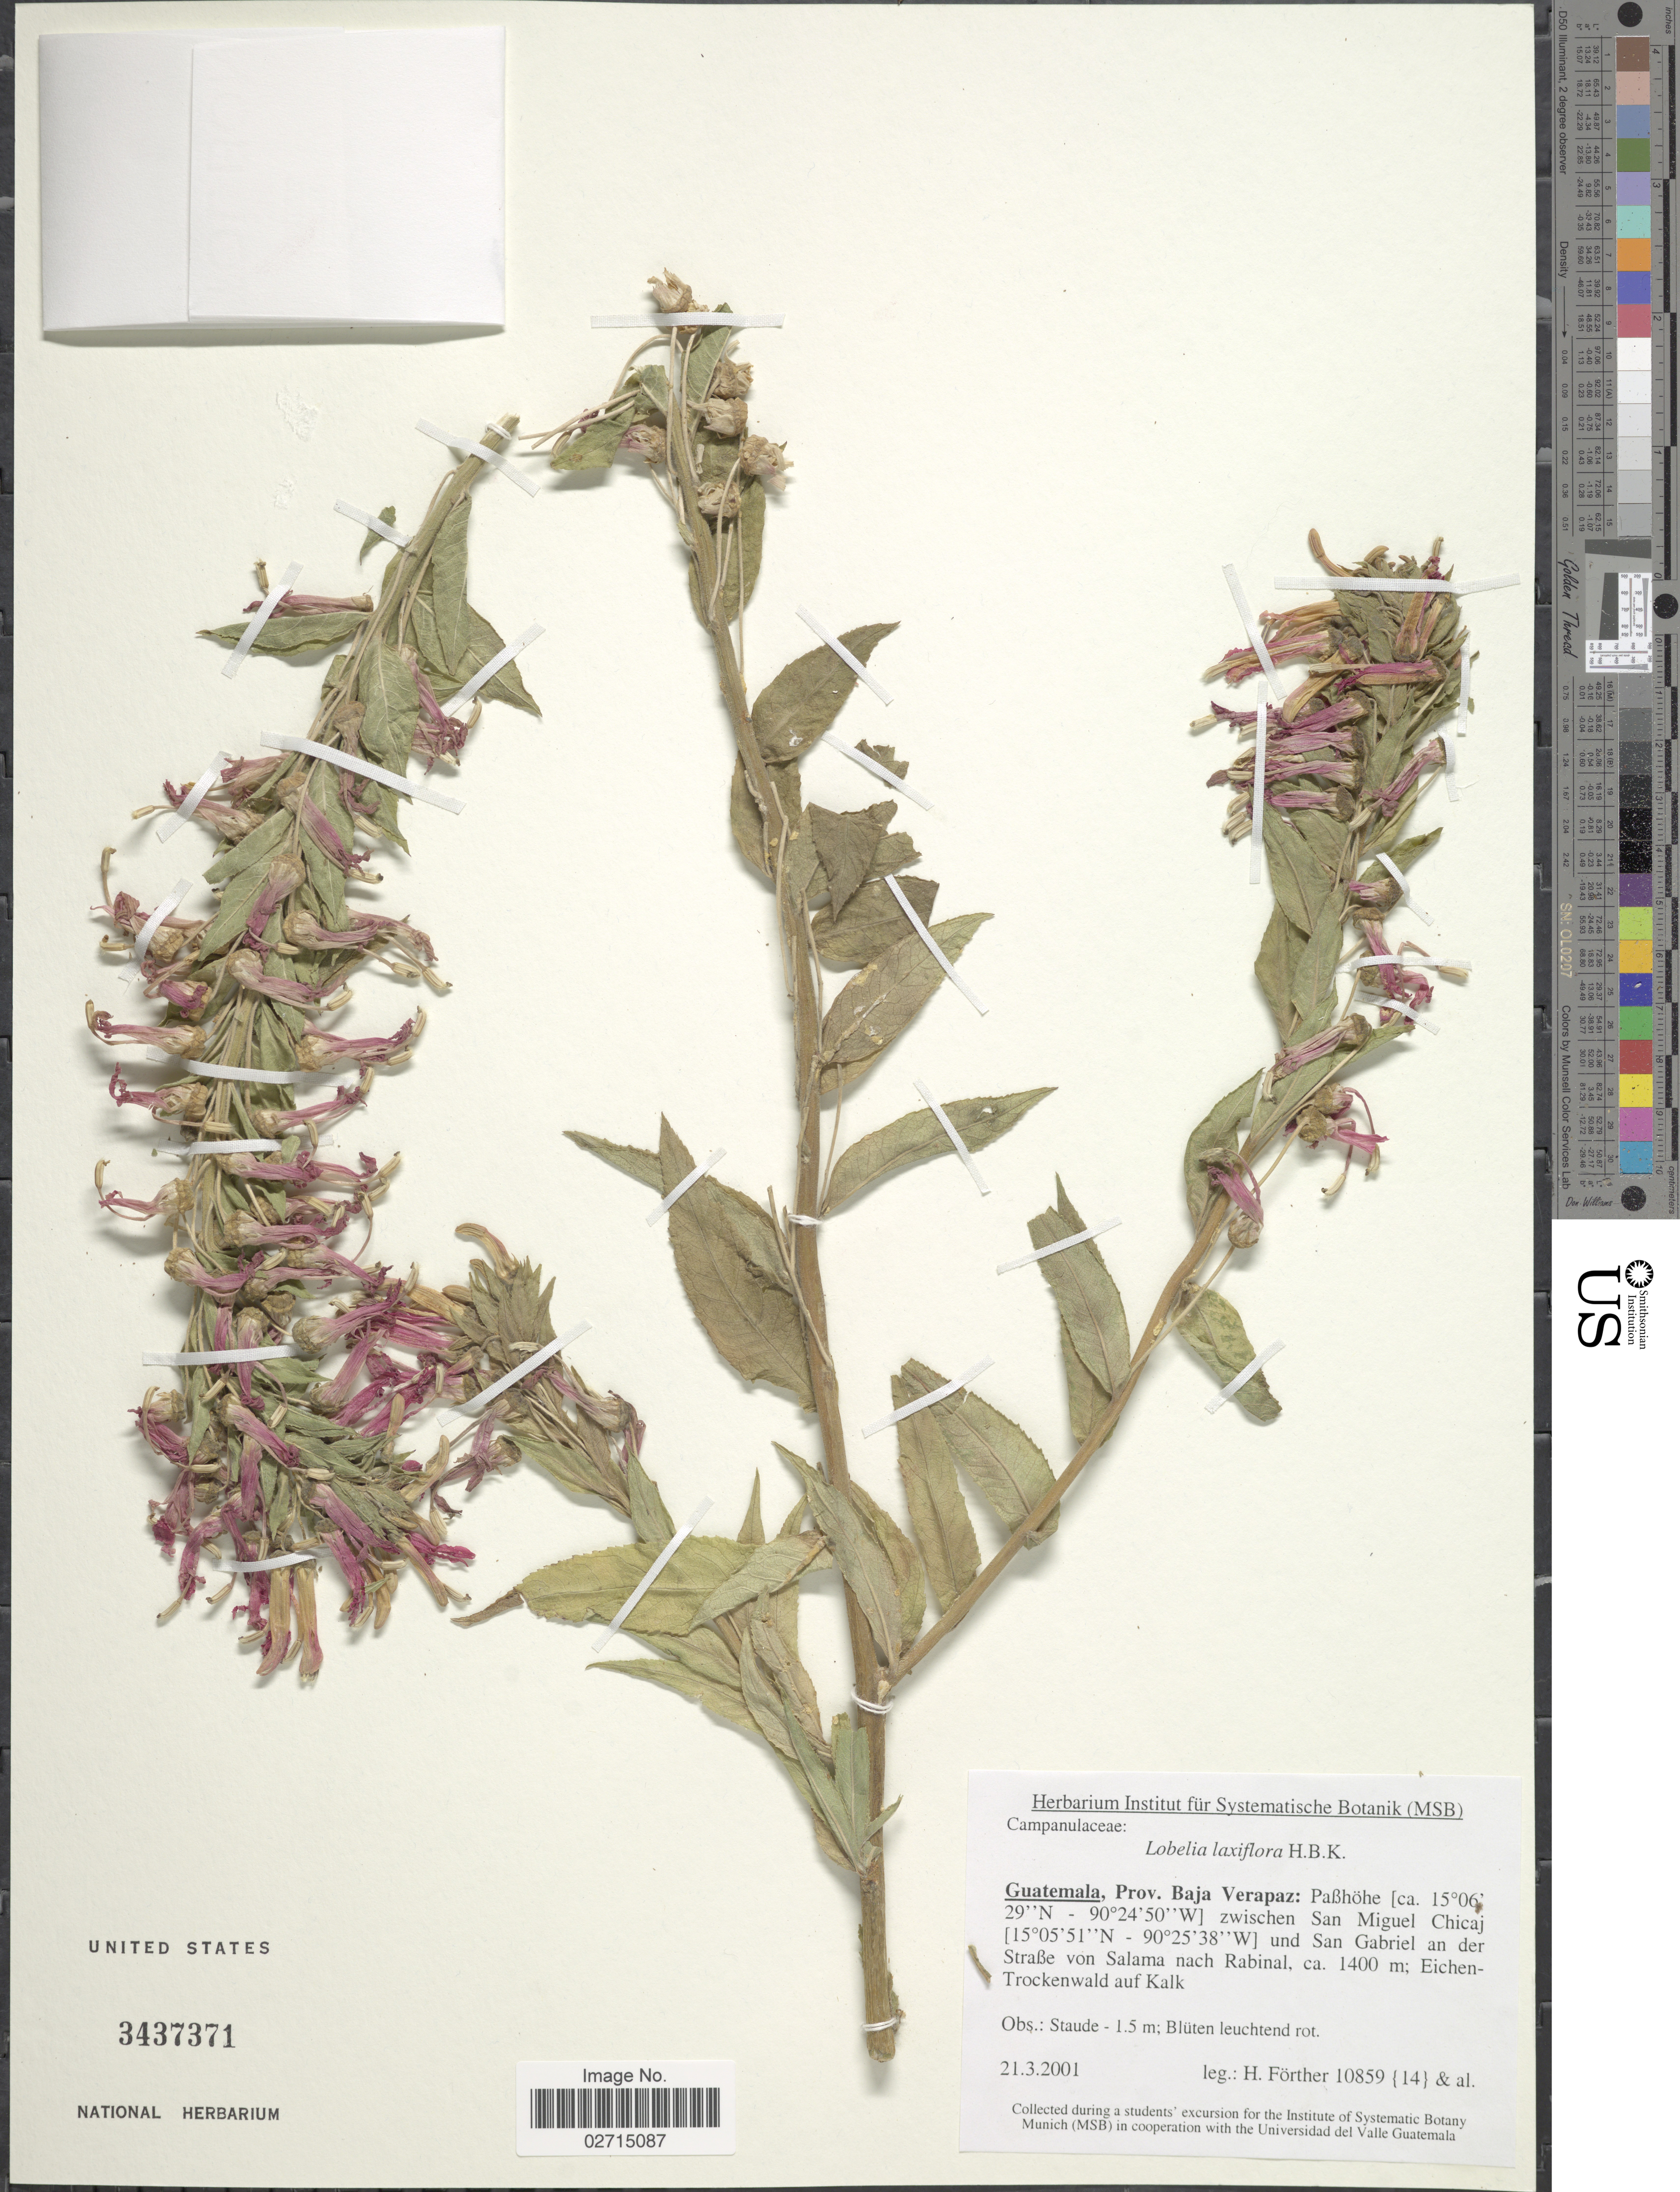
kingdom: Plantae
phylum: Tracheophyta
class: Magnoliopsida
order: Asterales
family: Campanulaceae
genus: Lobelia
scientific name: Lobelia laxiflora subsp. laxiflora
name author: Kunth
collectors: H. Förther & et al.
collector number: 10859 {14}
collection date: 2001-03-21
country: Guatemala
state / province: Baja Verapaz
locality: Paßöhe zwischen San Miguel Chicaj und San Gabriel and der Straße von Salama nach Rabinal; Eichen-Trockenwald aud Kalk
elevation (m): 1400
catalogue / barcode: US 3437371